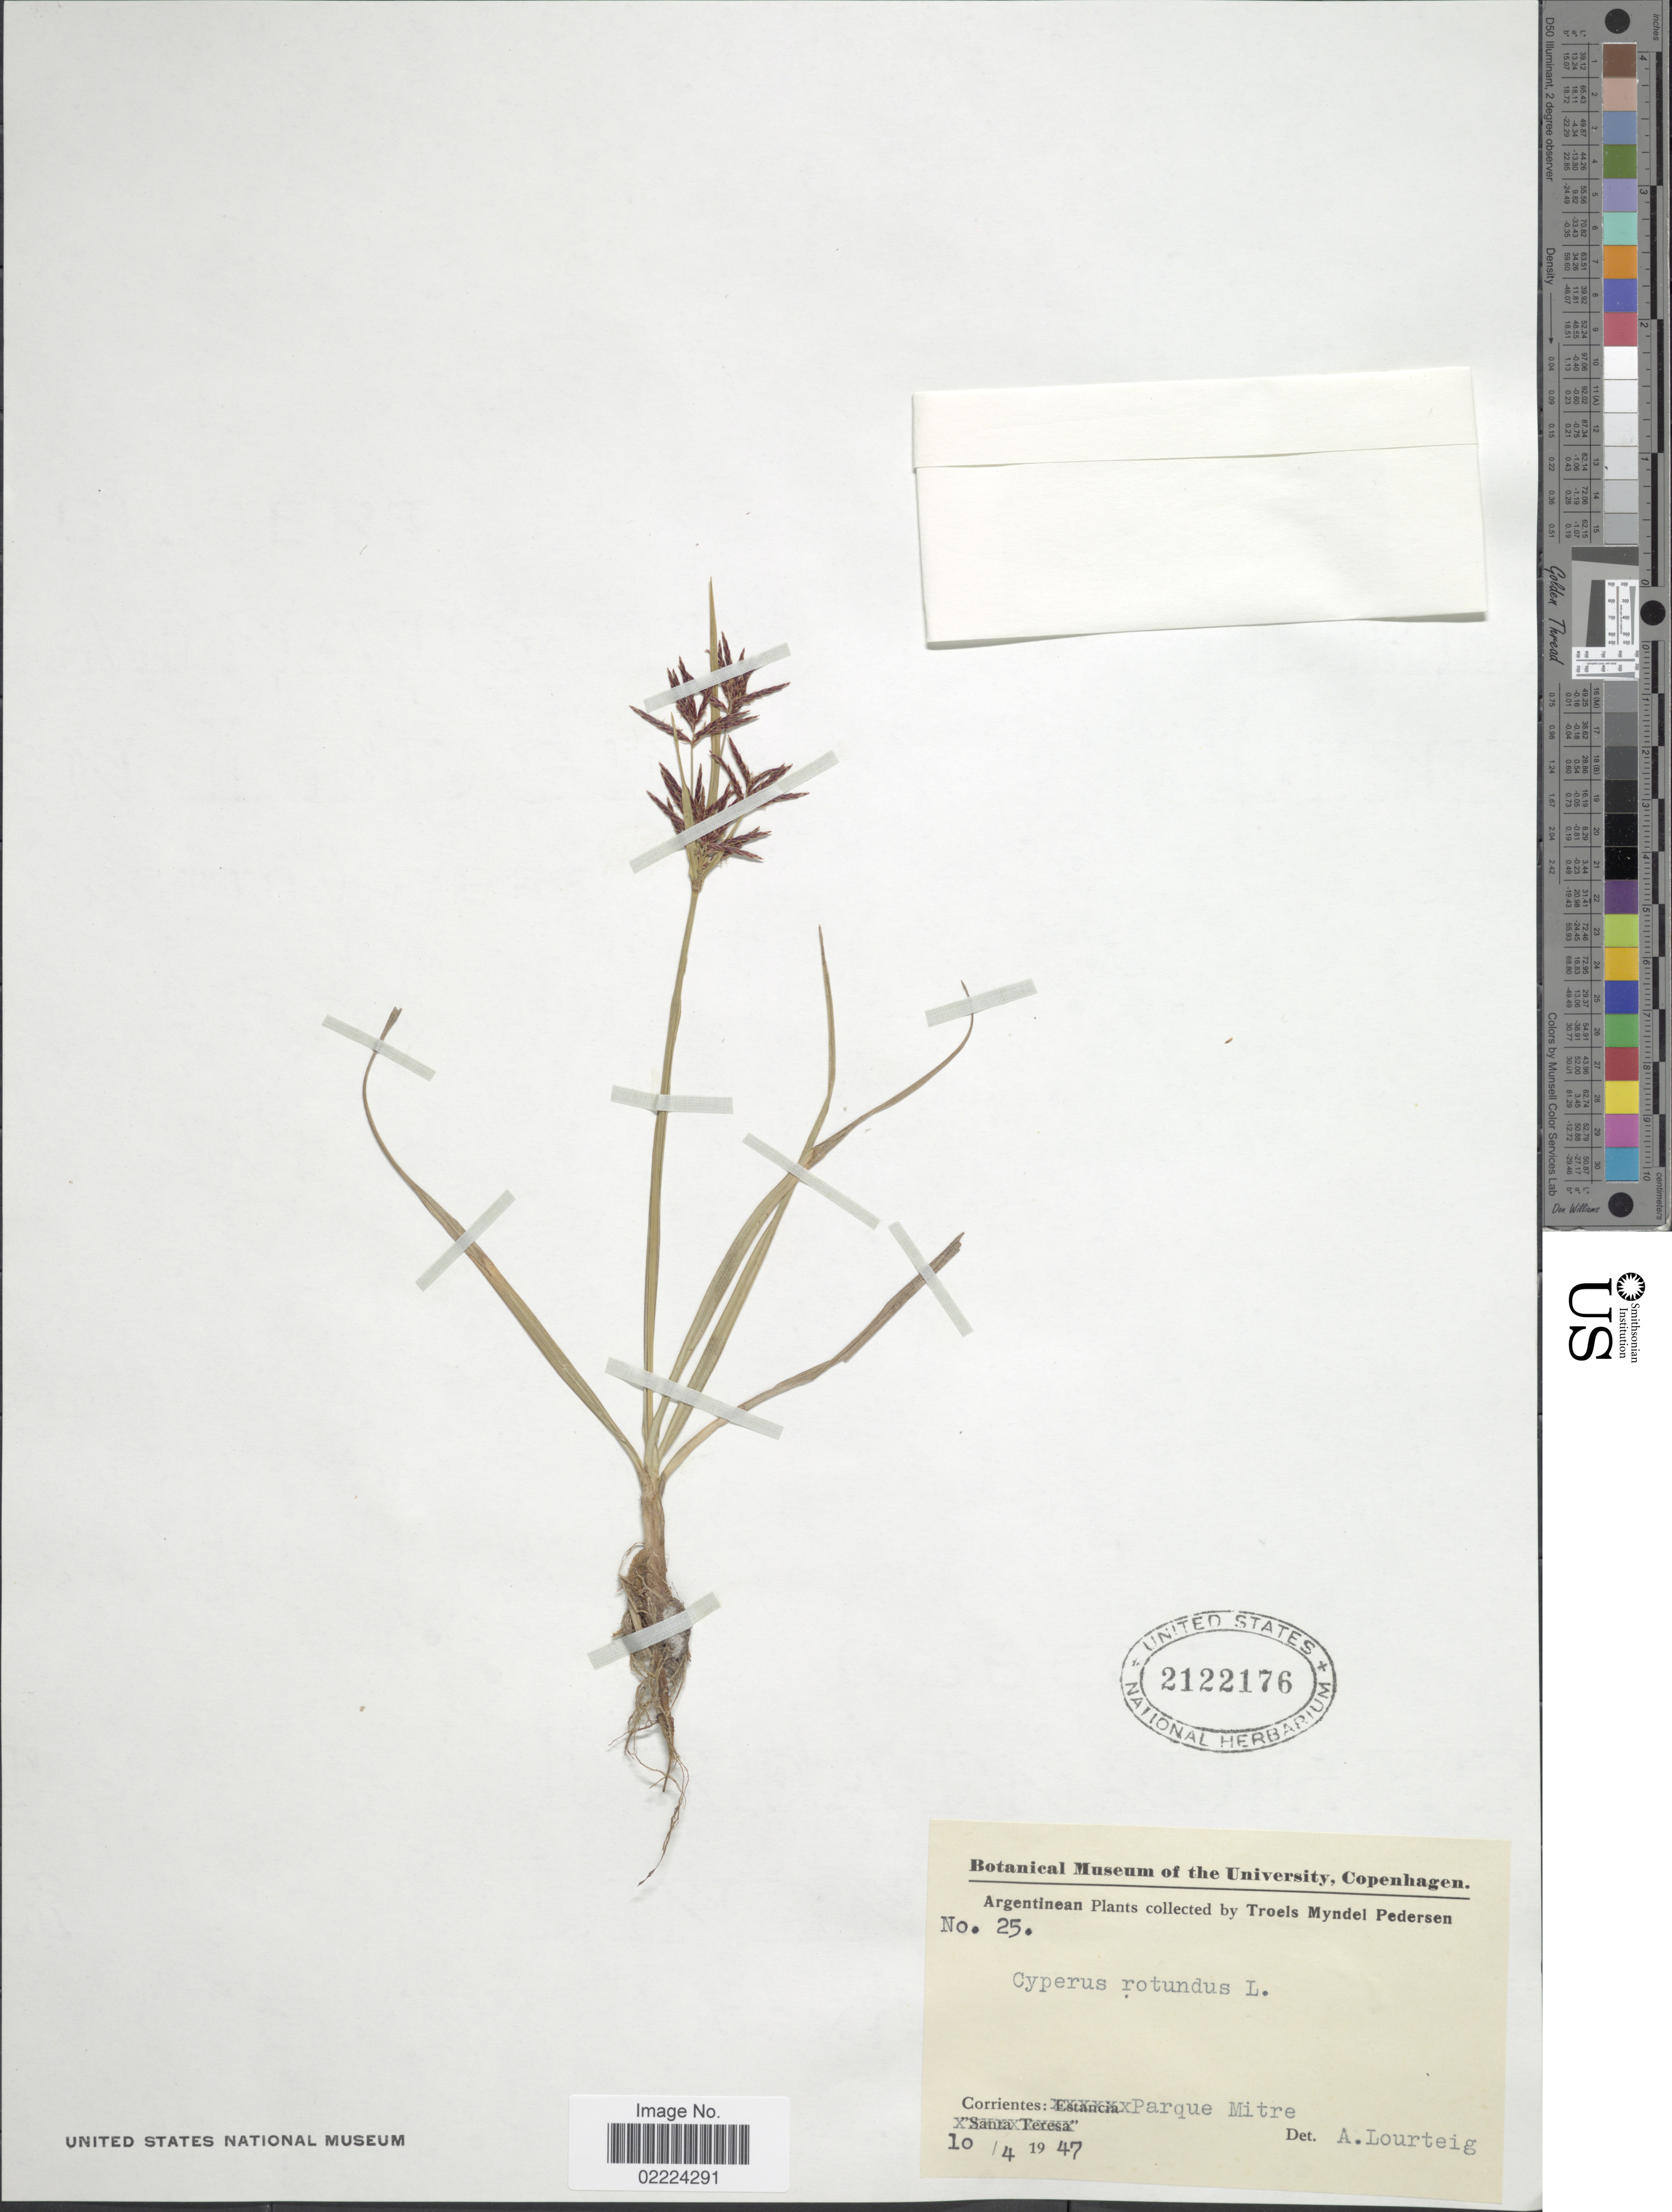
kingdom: Plantae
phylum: Tracheophyta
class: Liliopsida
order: Poales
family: Cyperaceae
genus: Cyperus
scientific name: Cyperus rotundus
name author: L.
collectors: T. Pederson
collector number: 25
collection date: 1947-04-10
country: Argentina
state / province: Corrientes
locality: Parque Mitre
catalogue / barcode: US 2122176